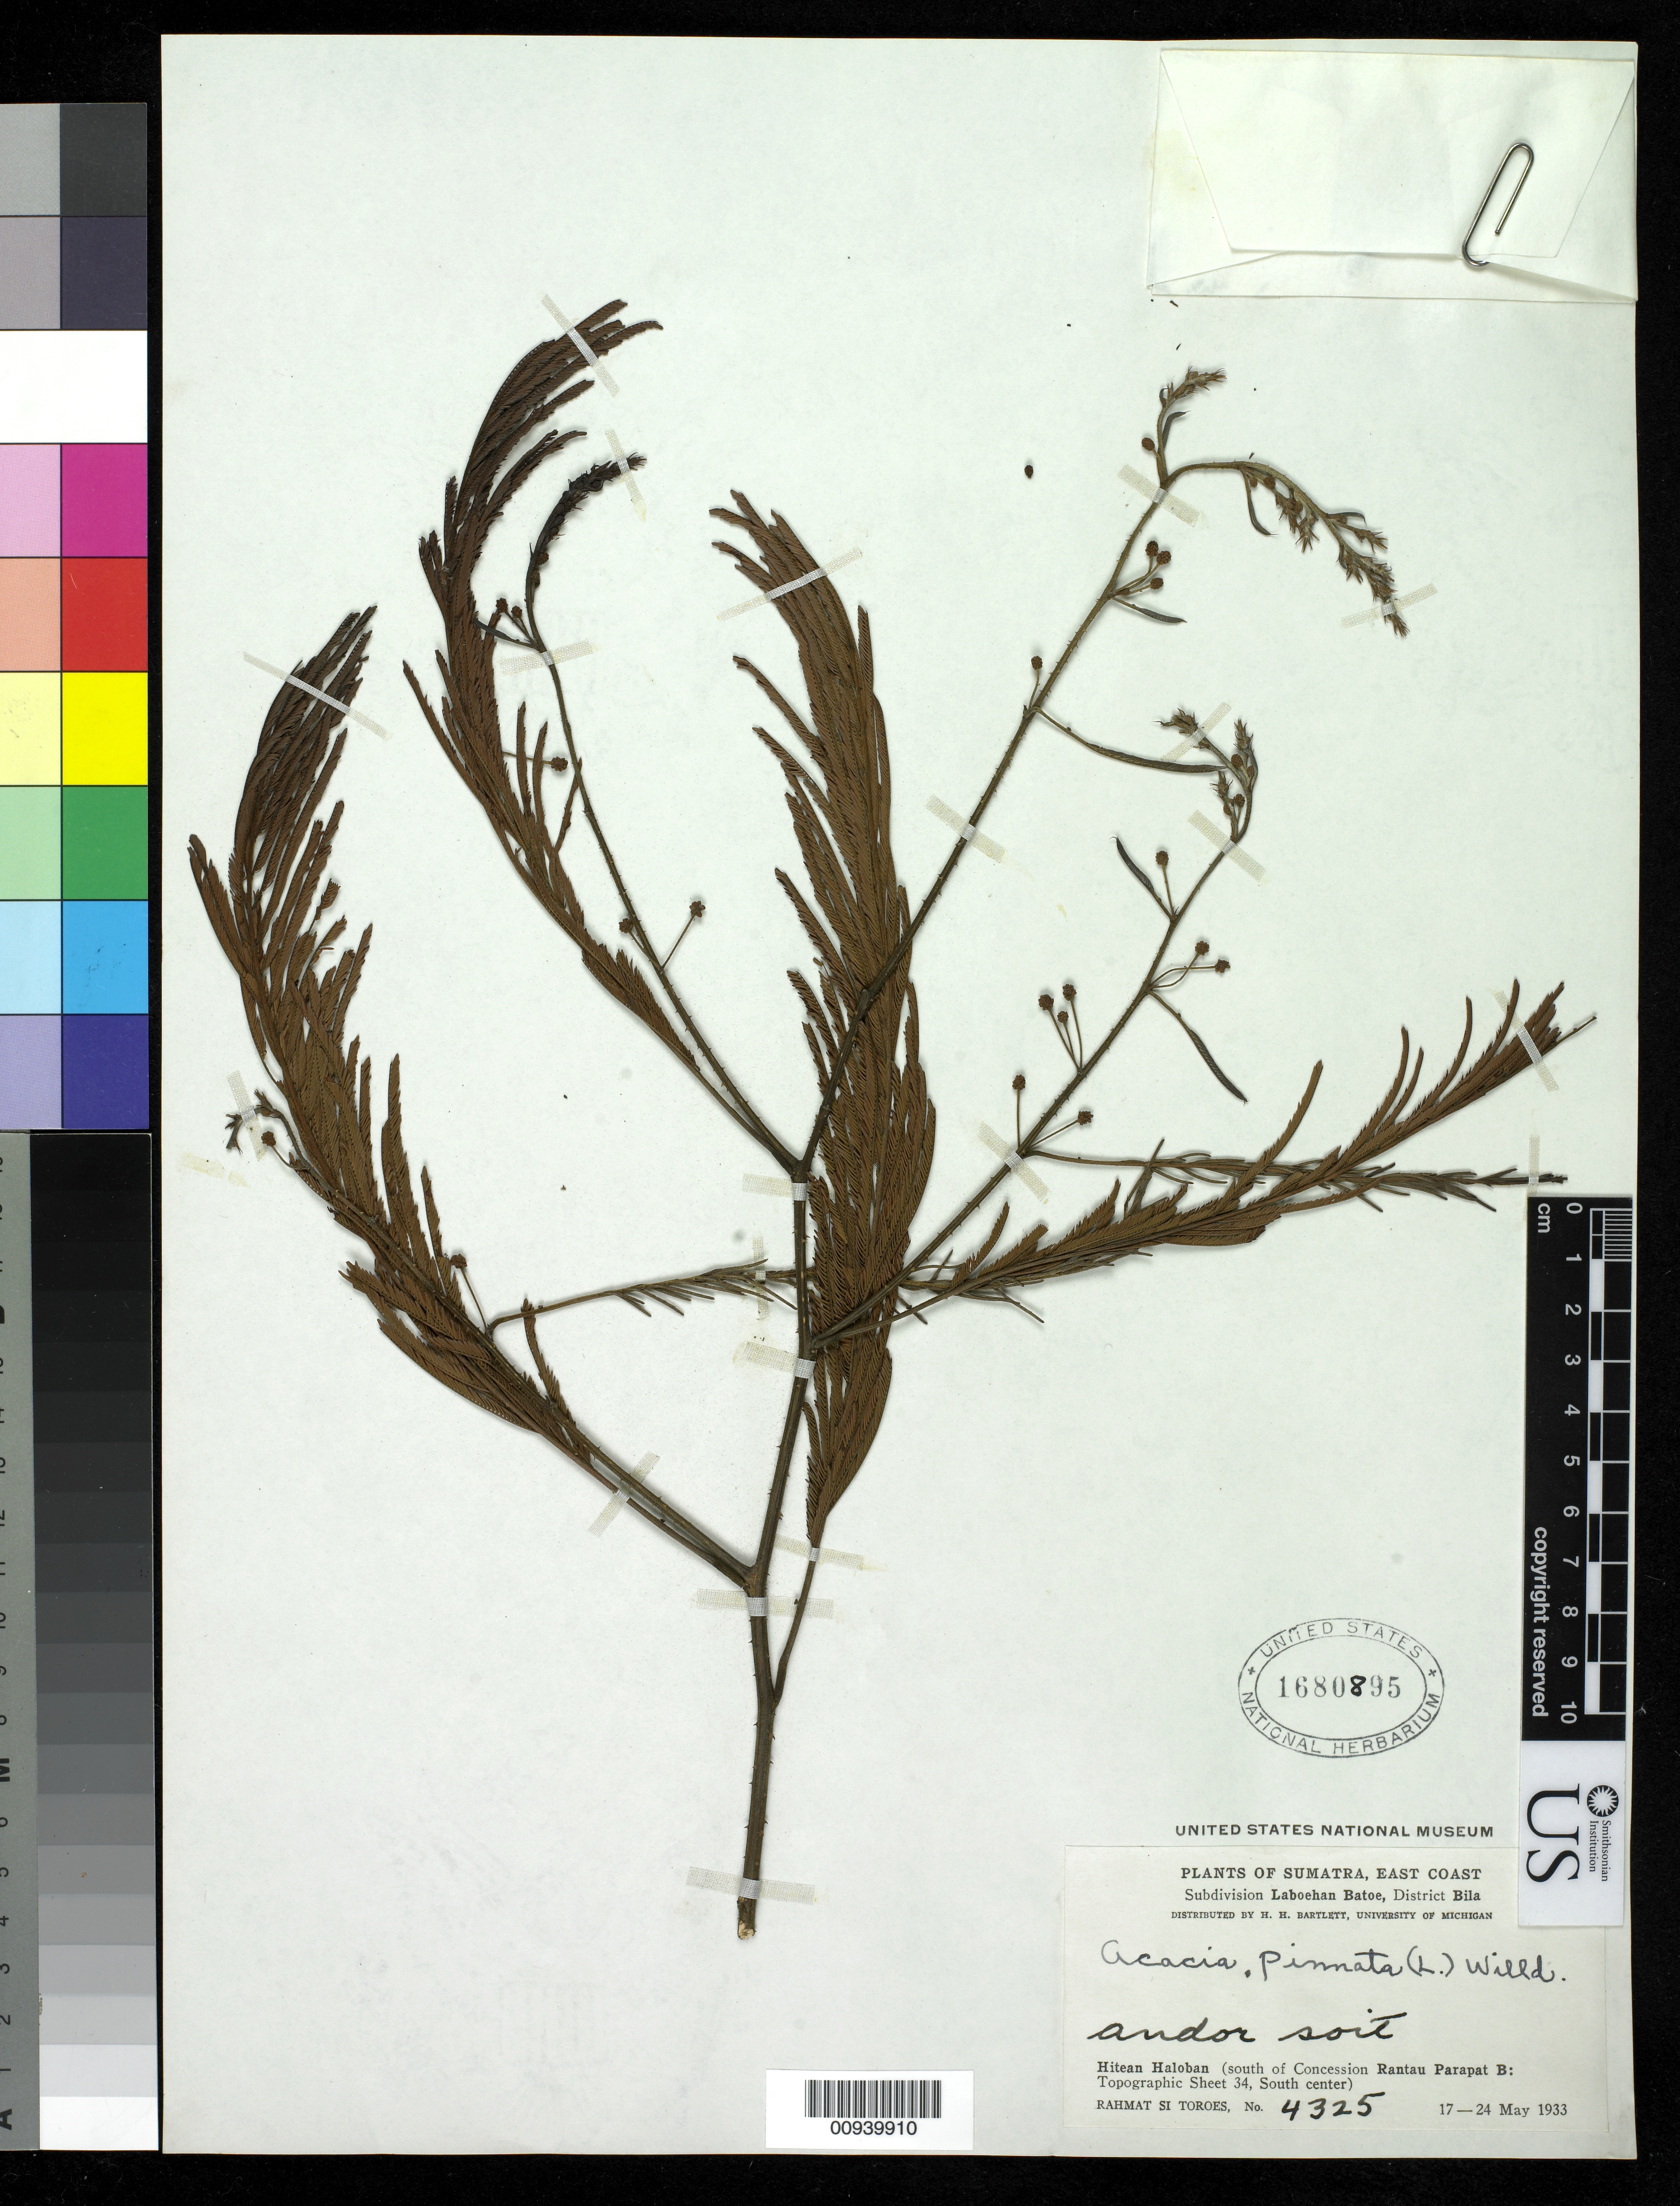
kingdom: Plantae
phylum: Tracheophyta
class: Magnoliopsida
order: Fabales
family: Fabaceae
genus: Senegalia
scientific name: Senegalia pennata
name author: (L.) Maslin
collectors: Rahmat Si Boeea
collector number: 4325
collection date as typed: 17 May 1933 to 24 May 1933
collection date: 1933-05-17/1933-05-24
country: Indonesia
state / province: Sumatra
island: Sumatra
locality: East coast Subdivision Loboehan Batoe, district Bila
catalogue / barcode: US 1680895